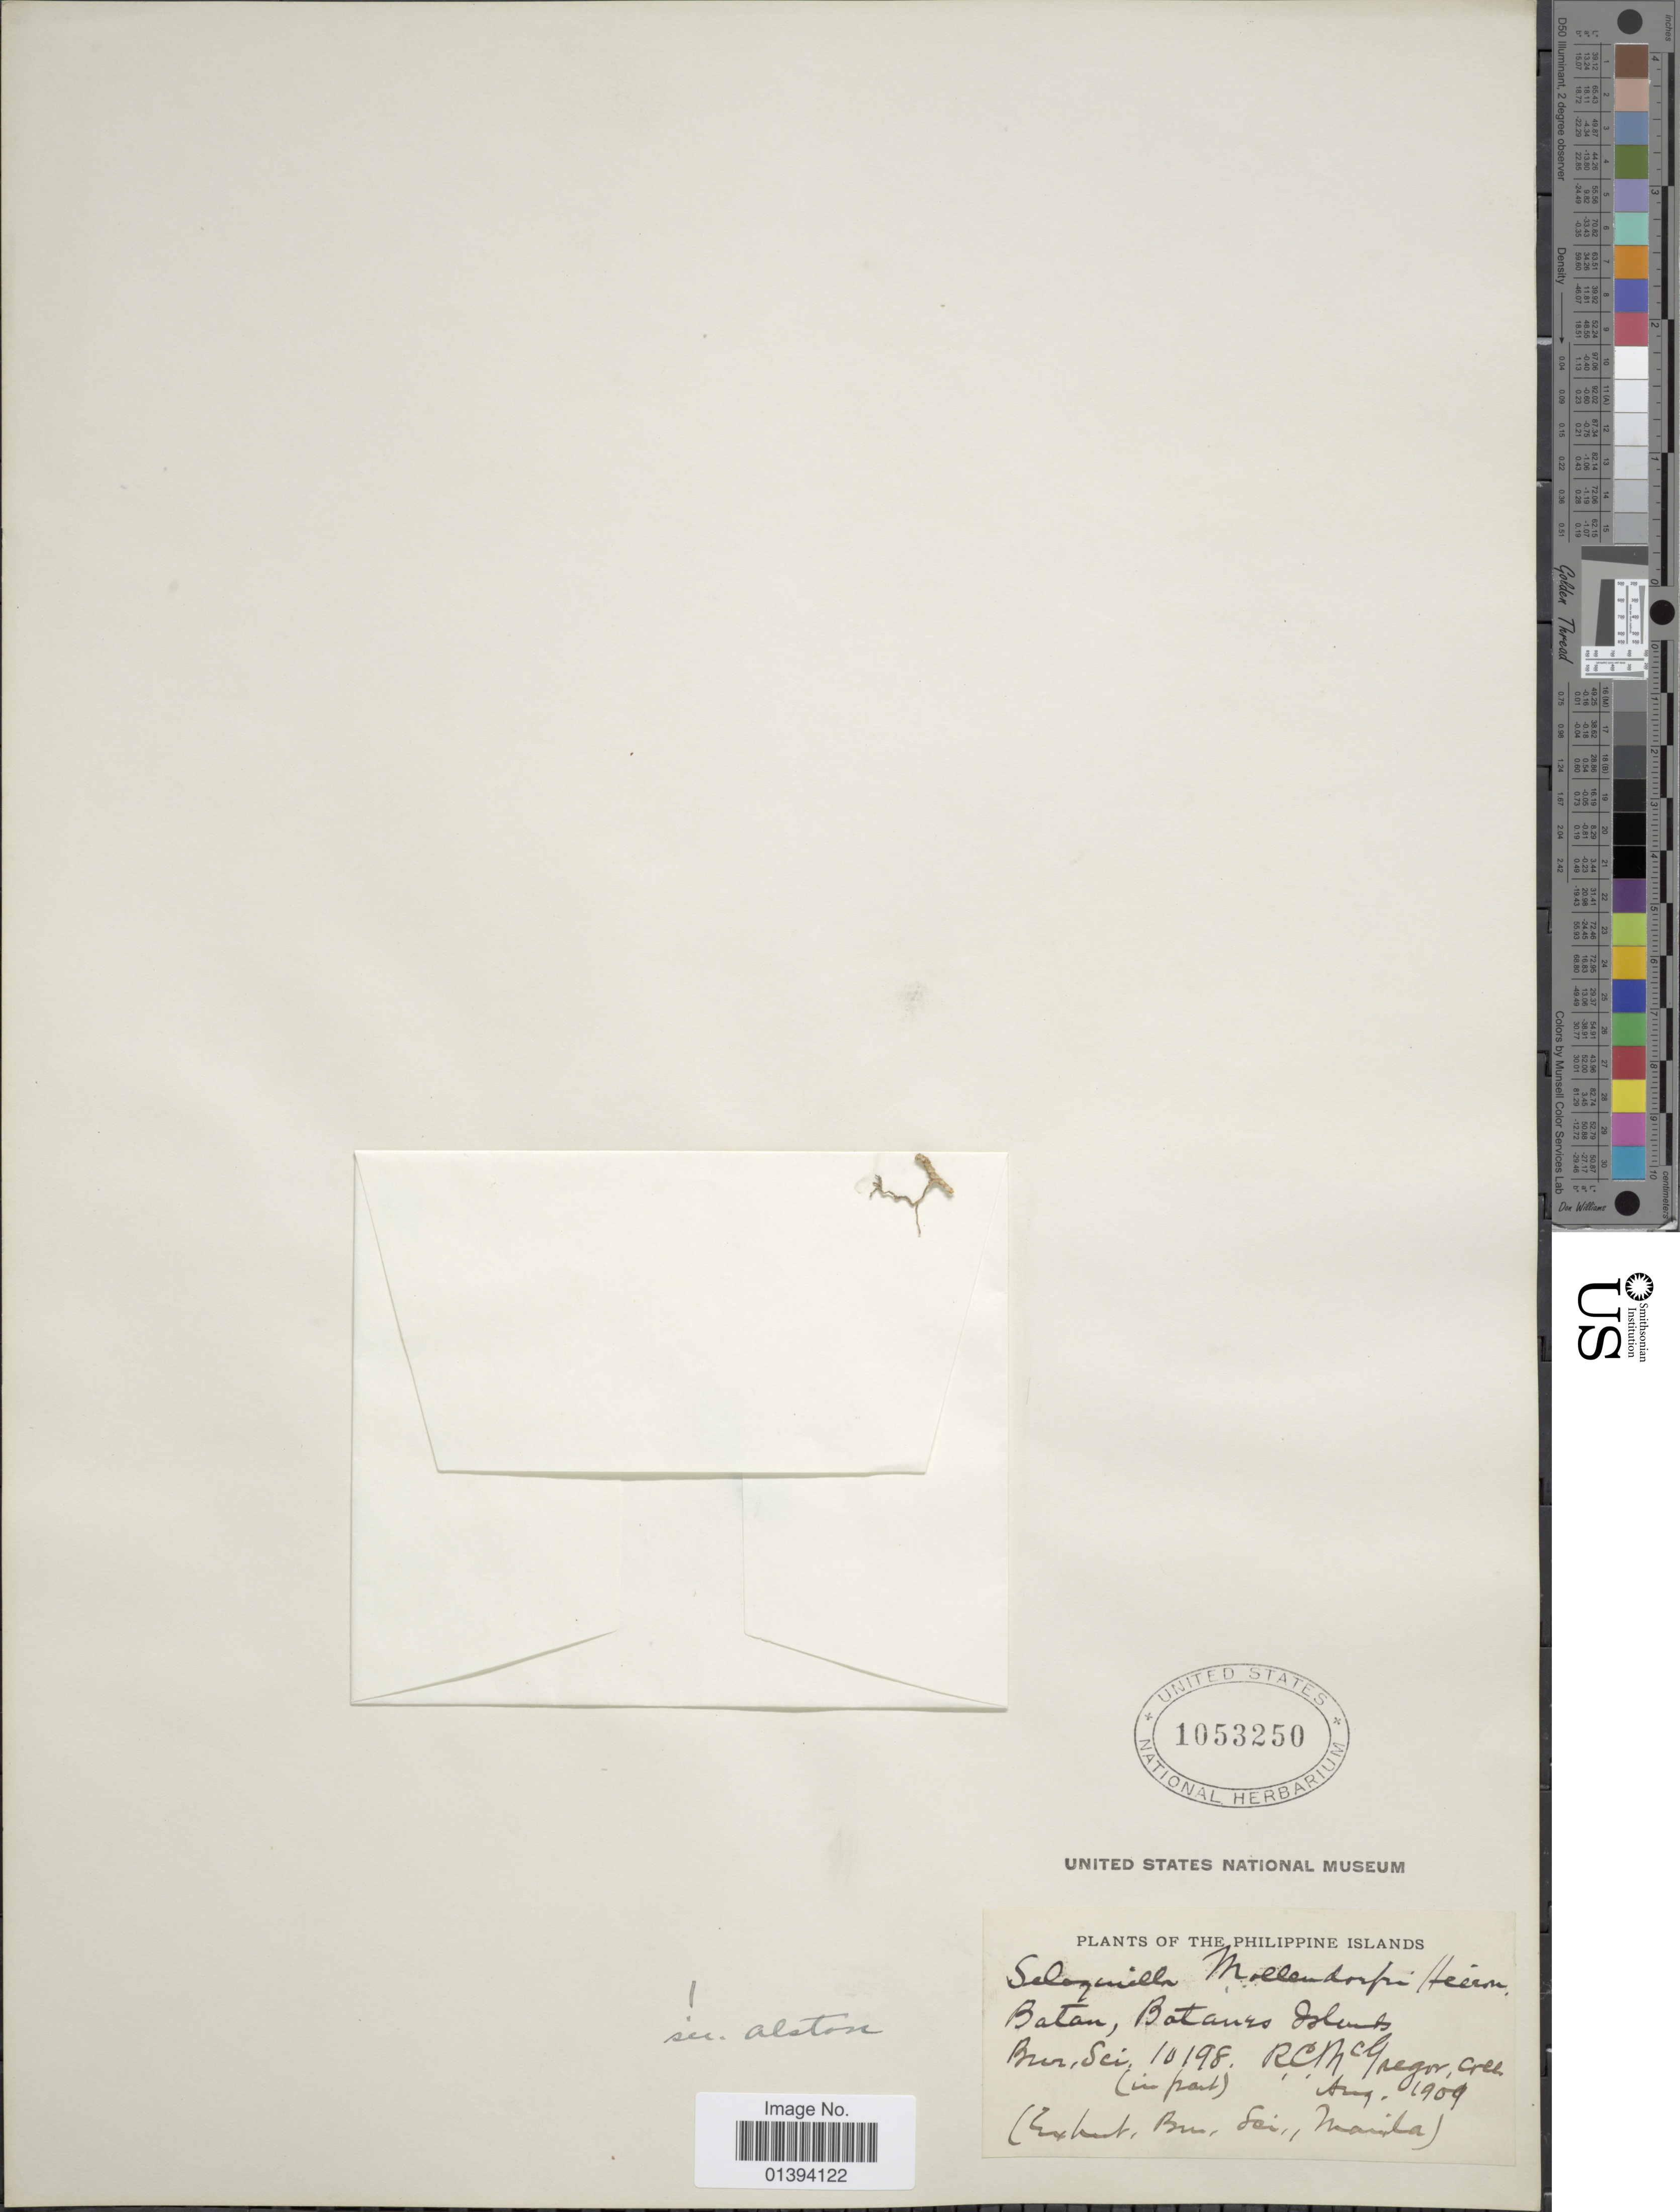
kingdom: Plantae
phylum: Tracheophyta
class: Lycopodiopsida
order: Selaginellales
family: Selaginellaceae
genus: Selaginella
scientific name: Selaginella moellendorffii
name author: Hieron.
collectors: R. C. McGregor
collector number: Bur. Sci 10198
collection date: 1909-08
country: Philippines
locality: Batan Island, Botanus Islands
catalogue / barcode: US 1053250